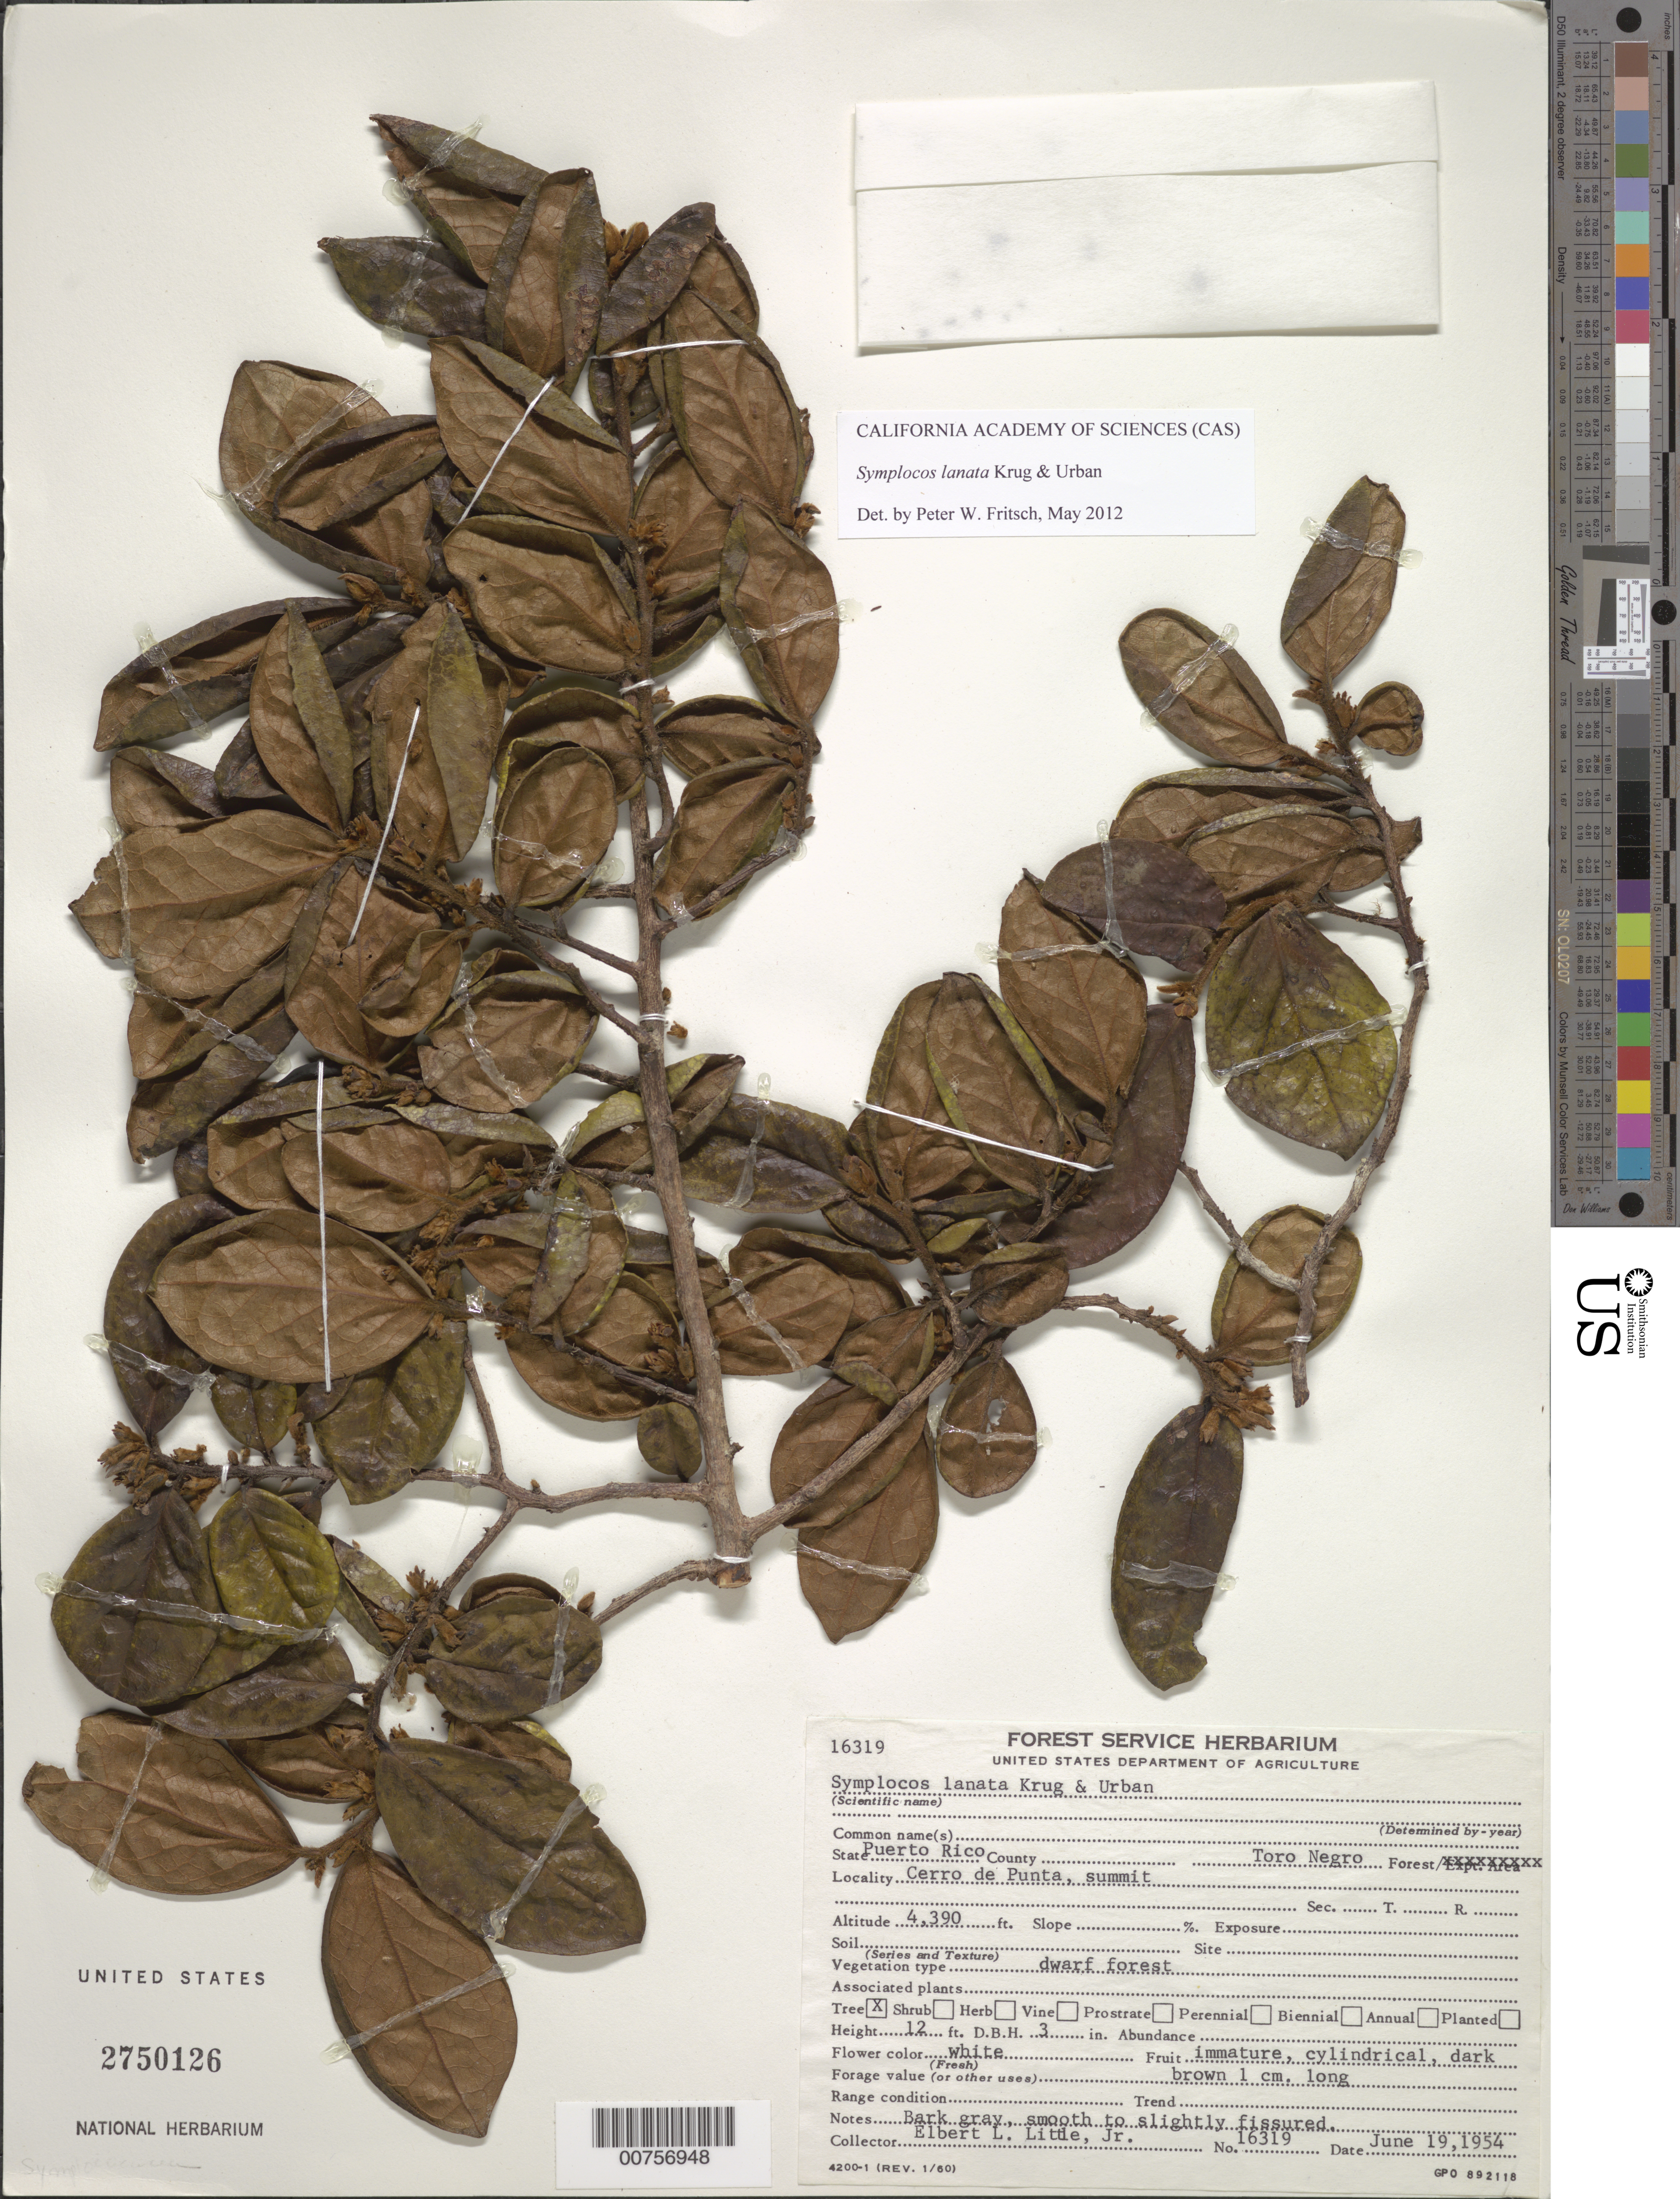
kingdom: Plantae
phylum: Tracheophyta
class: Magnoliopsida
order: Ericales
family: Symplocaceae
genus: Symplocos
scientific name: Symplocos lanata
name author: Krug & Urb.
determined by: Fritsch, Peter W.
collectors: E. L. Little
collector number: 16319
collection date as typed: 19 Jun 1954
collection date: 1954-06-19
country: Puerto Rico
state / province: Jayuya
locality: Cerro de Punta, summit. Toro Negro Forest.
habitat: Dwarf forest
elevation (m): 1338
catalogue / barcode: US 2750126